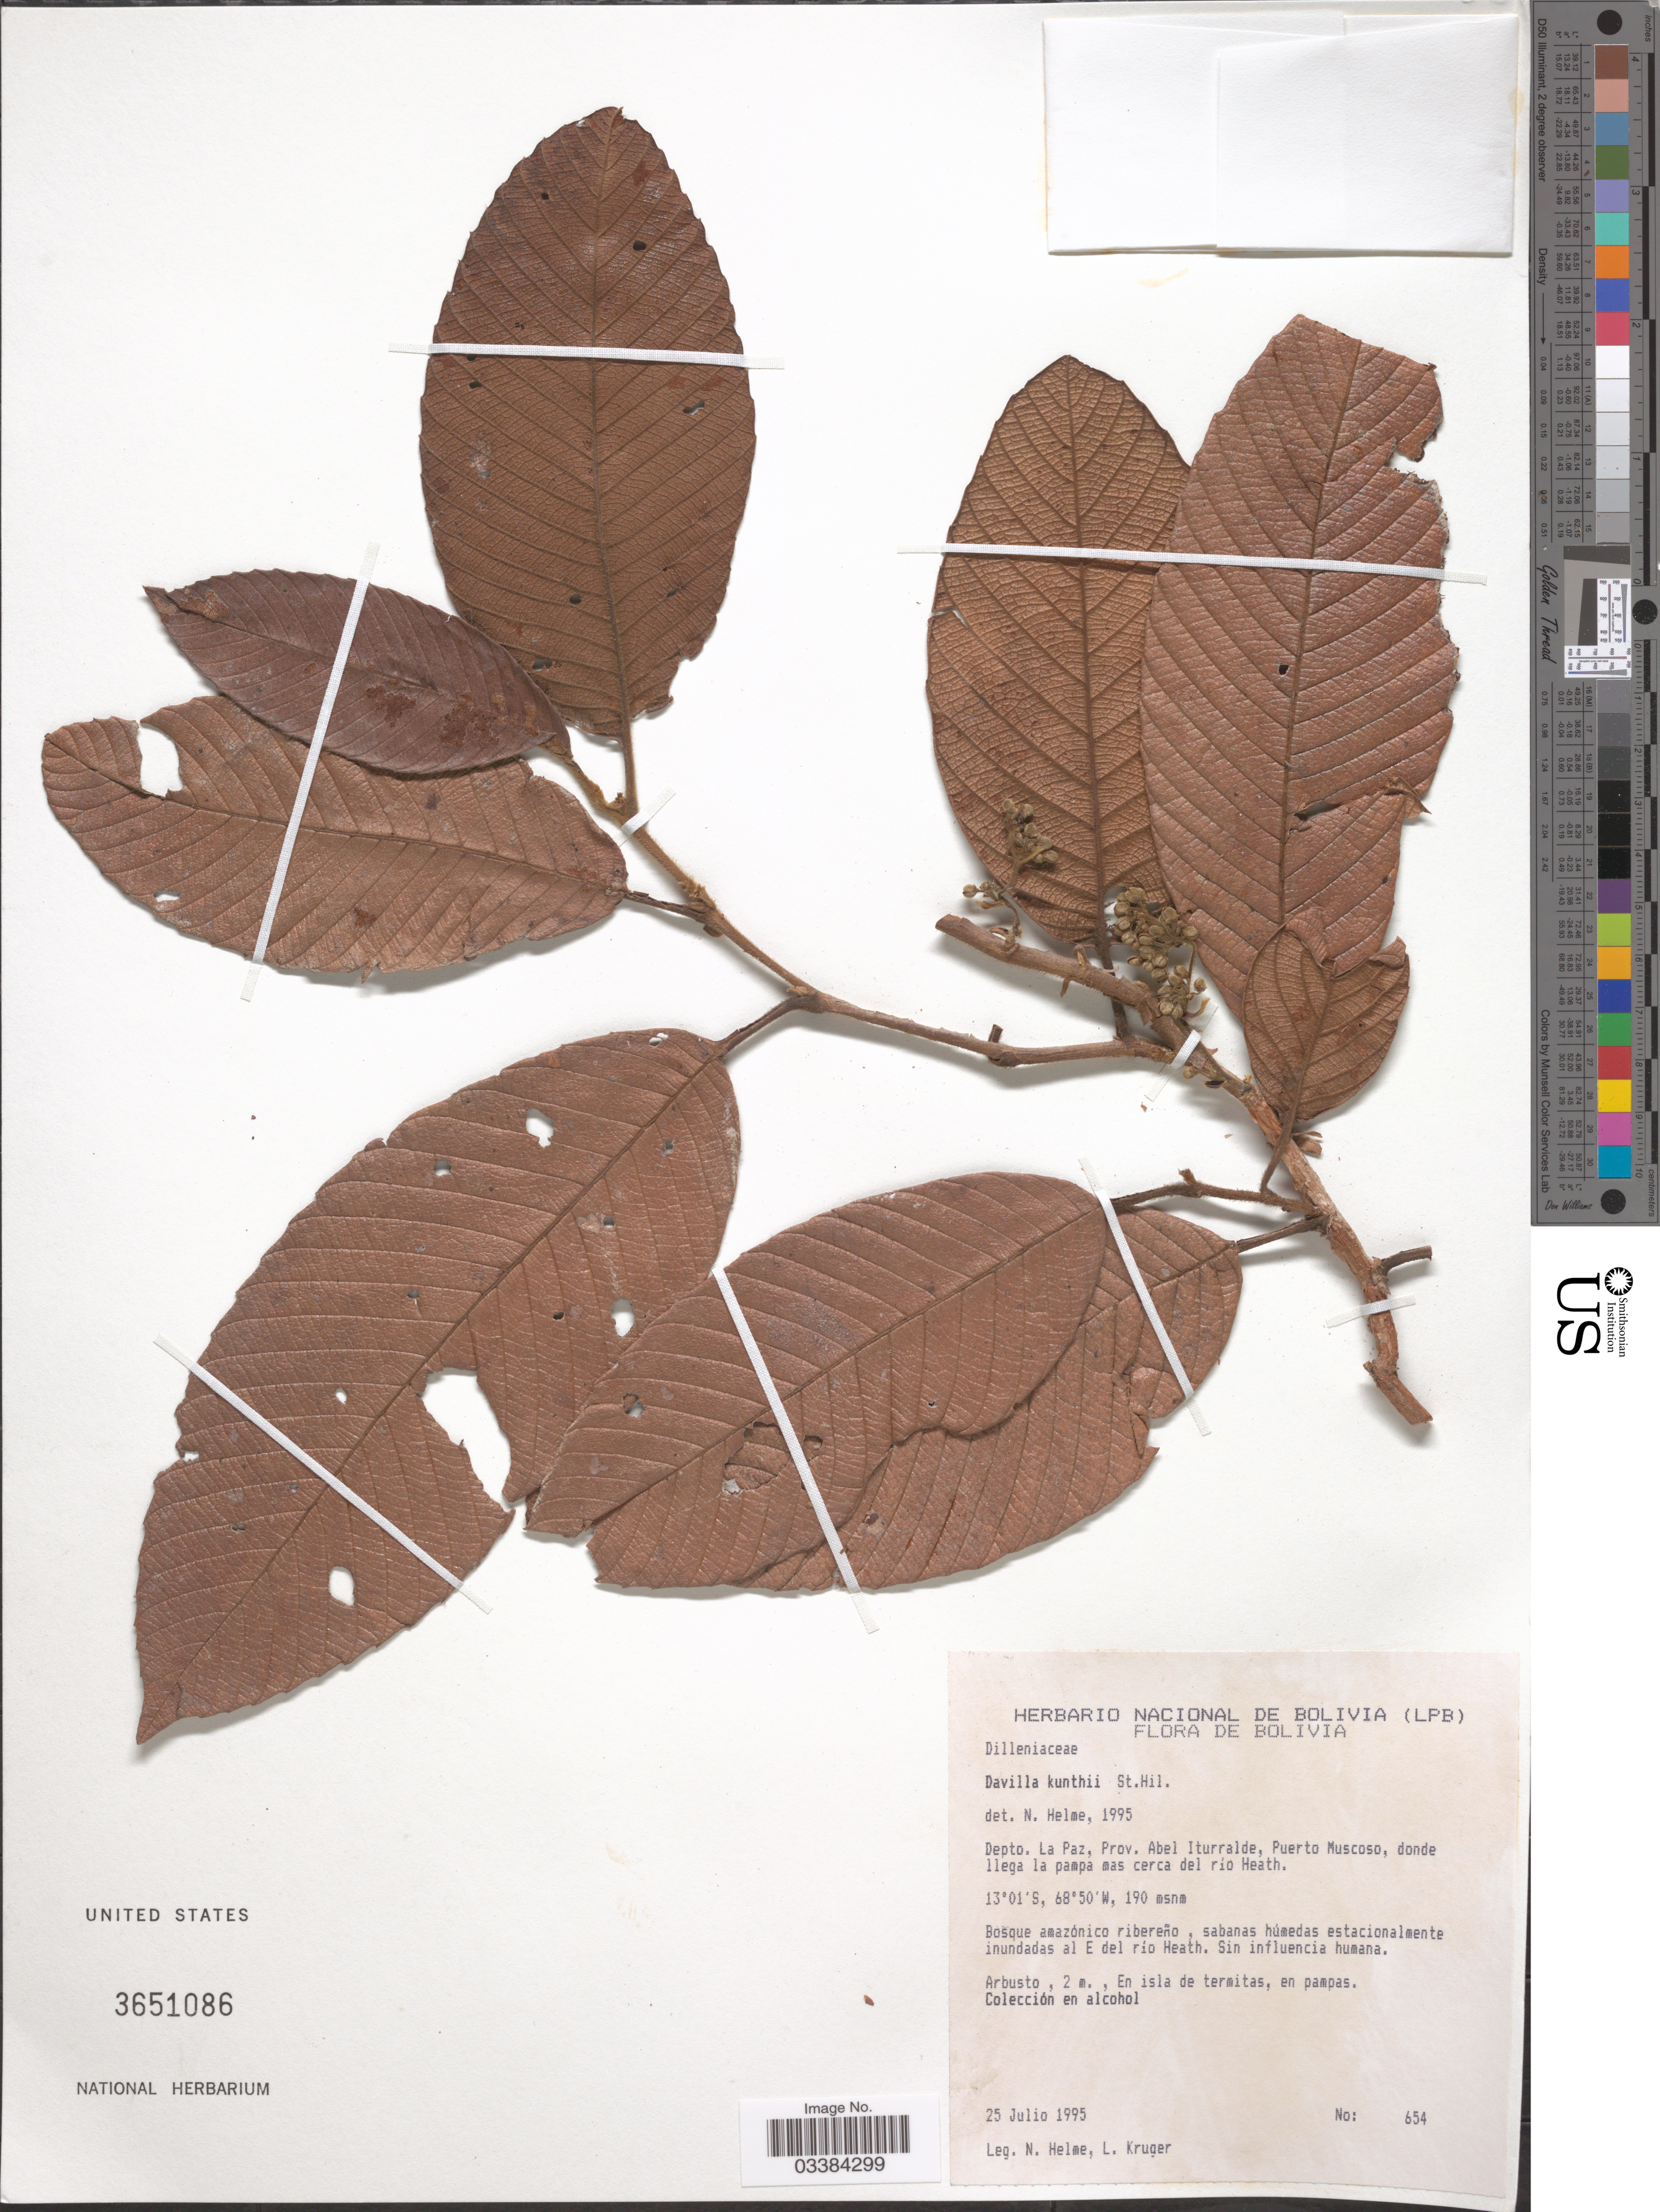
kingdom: Plantae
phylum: Tracheophyta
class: Magnoliopsida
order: Dilleniales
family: Dilleniaceae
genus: Davilla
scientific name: Davilla kunthii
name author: A. St.-Hil.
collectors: N. Helme & L. Kruger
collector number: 654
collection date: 1995-07-25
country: Bolivia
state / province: La Paz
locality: Depto. La Paz, Prov. Abel Iturralde, Puerto Muscoso, donde llega la pampa mas cerca del río Heath. Sabanas húmedas estacionalmente inundadas al E del río Heath.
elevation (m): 190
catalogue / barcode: US 3651086